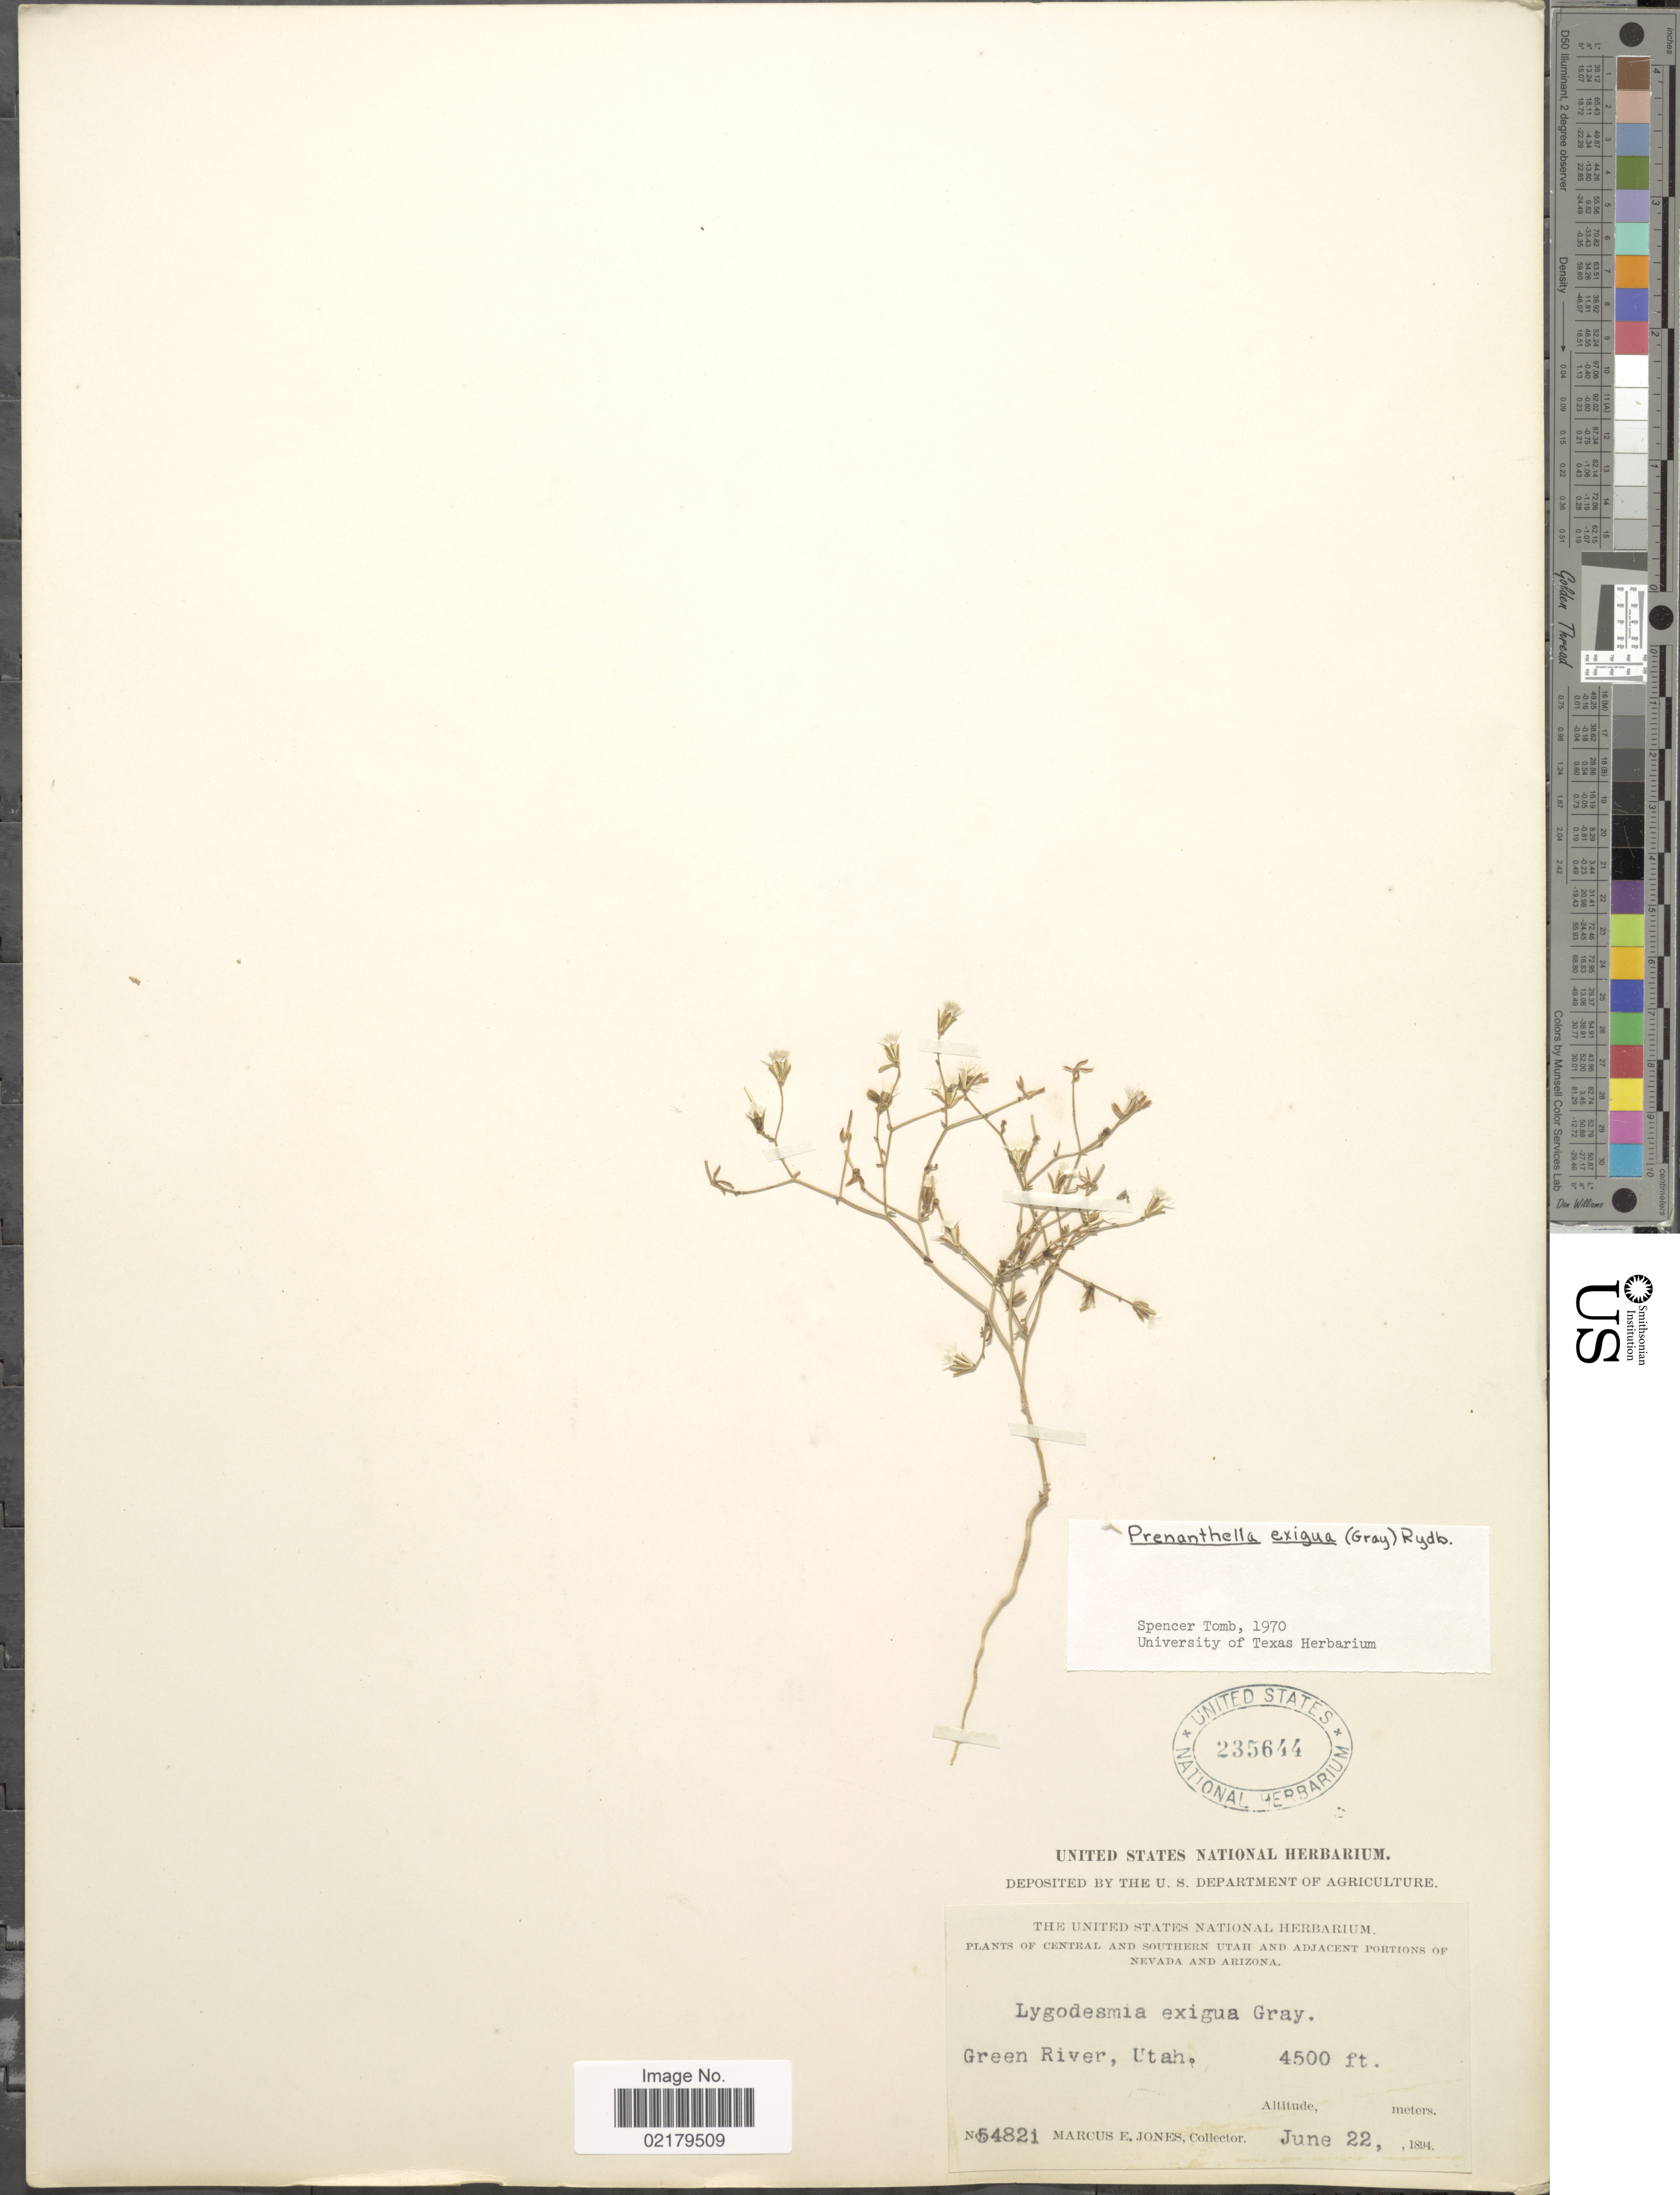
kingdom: Plantae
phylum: Tracheophyta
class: Magnoliopsida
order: Asterales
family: Asteraceae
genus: Prenanthella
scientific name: Prenanthella exigua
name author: (A. Gray) Rydb.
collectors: M. E. Jones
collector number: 54821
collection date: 1894-06-22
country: United States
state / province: Utah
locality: Central and Southern Utah and Adjacent Portions of Nevada and Arizona, Green River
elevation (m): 1372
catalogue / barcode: US 235644